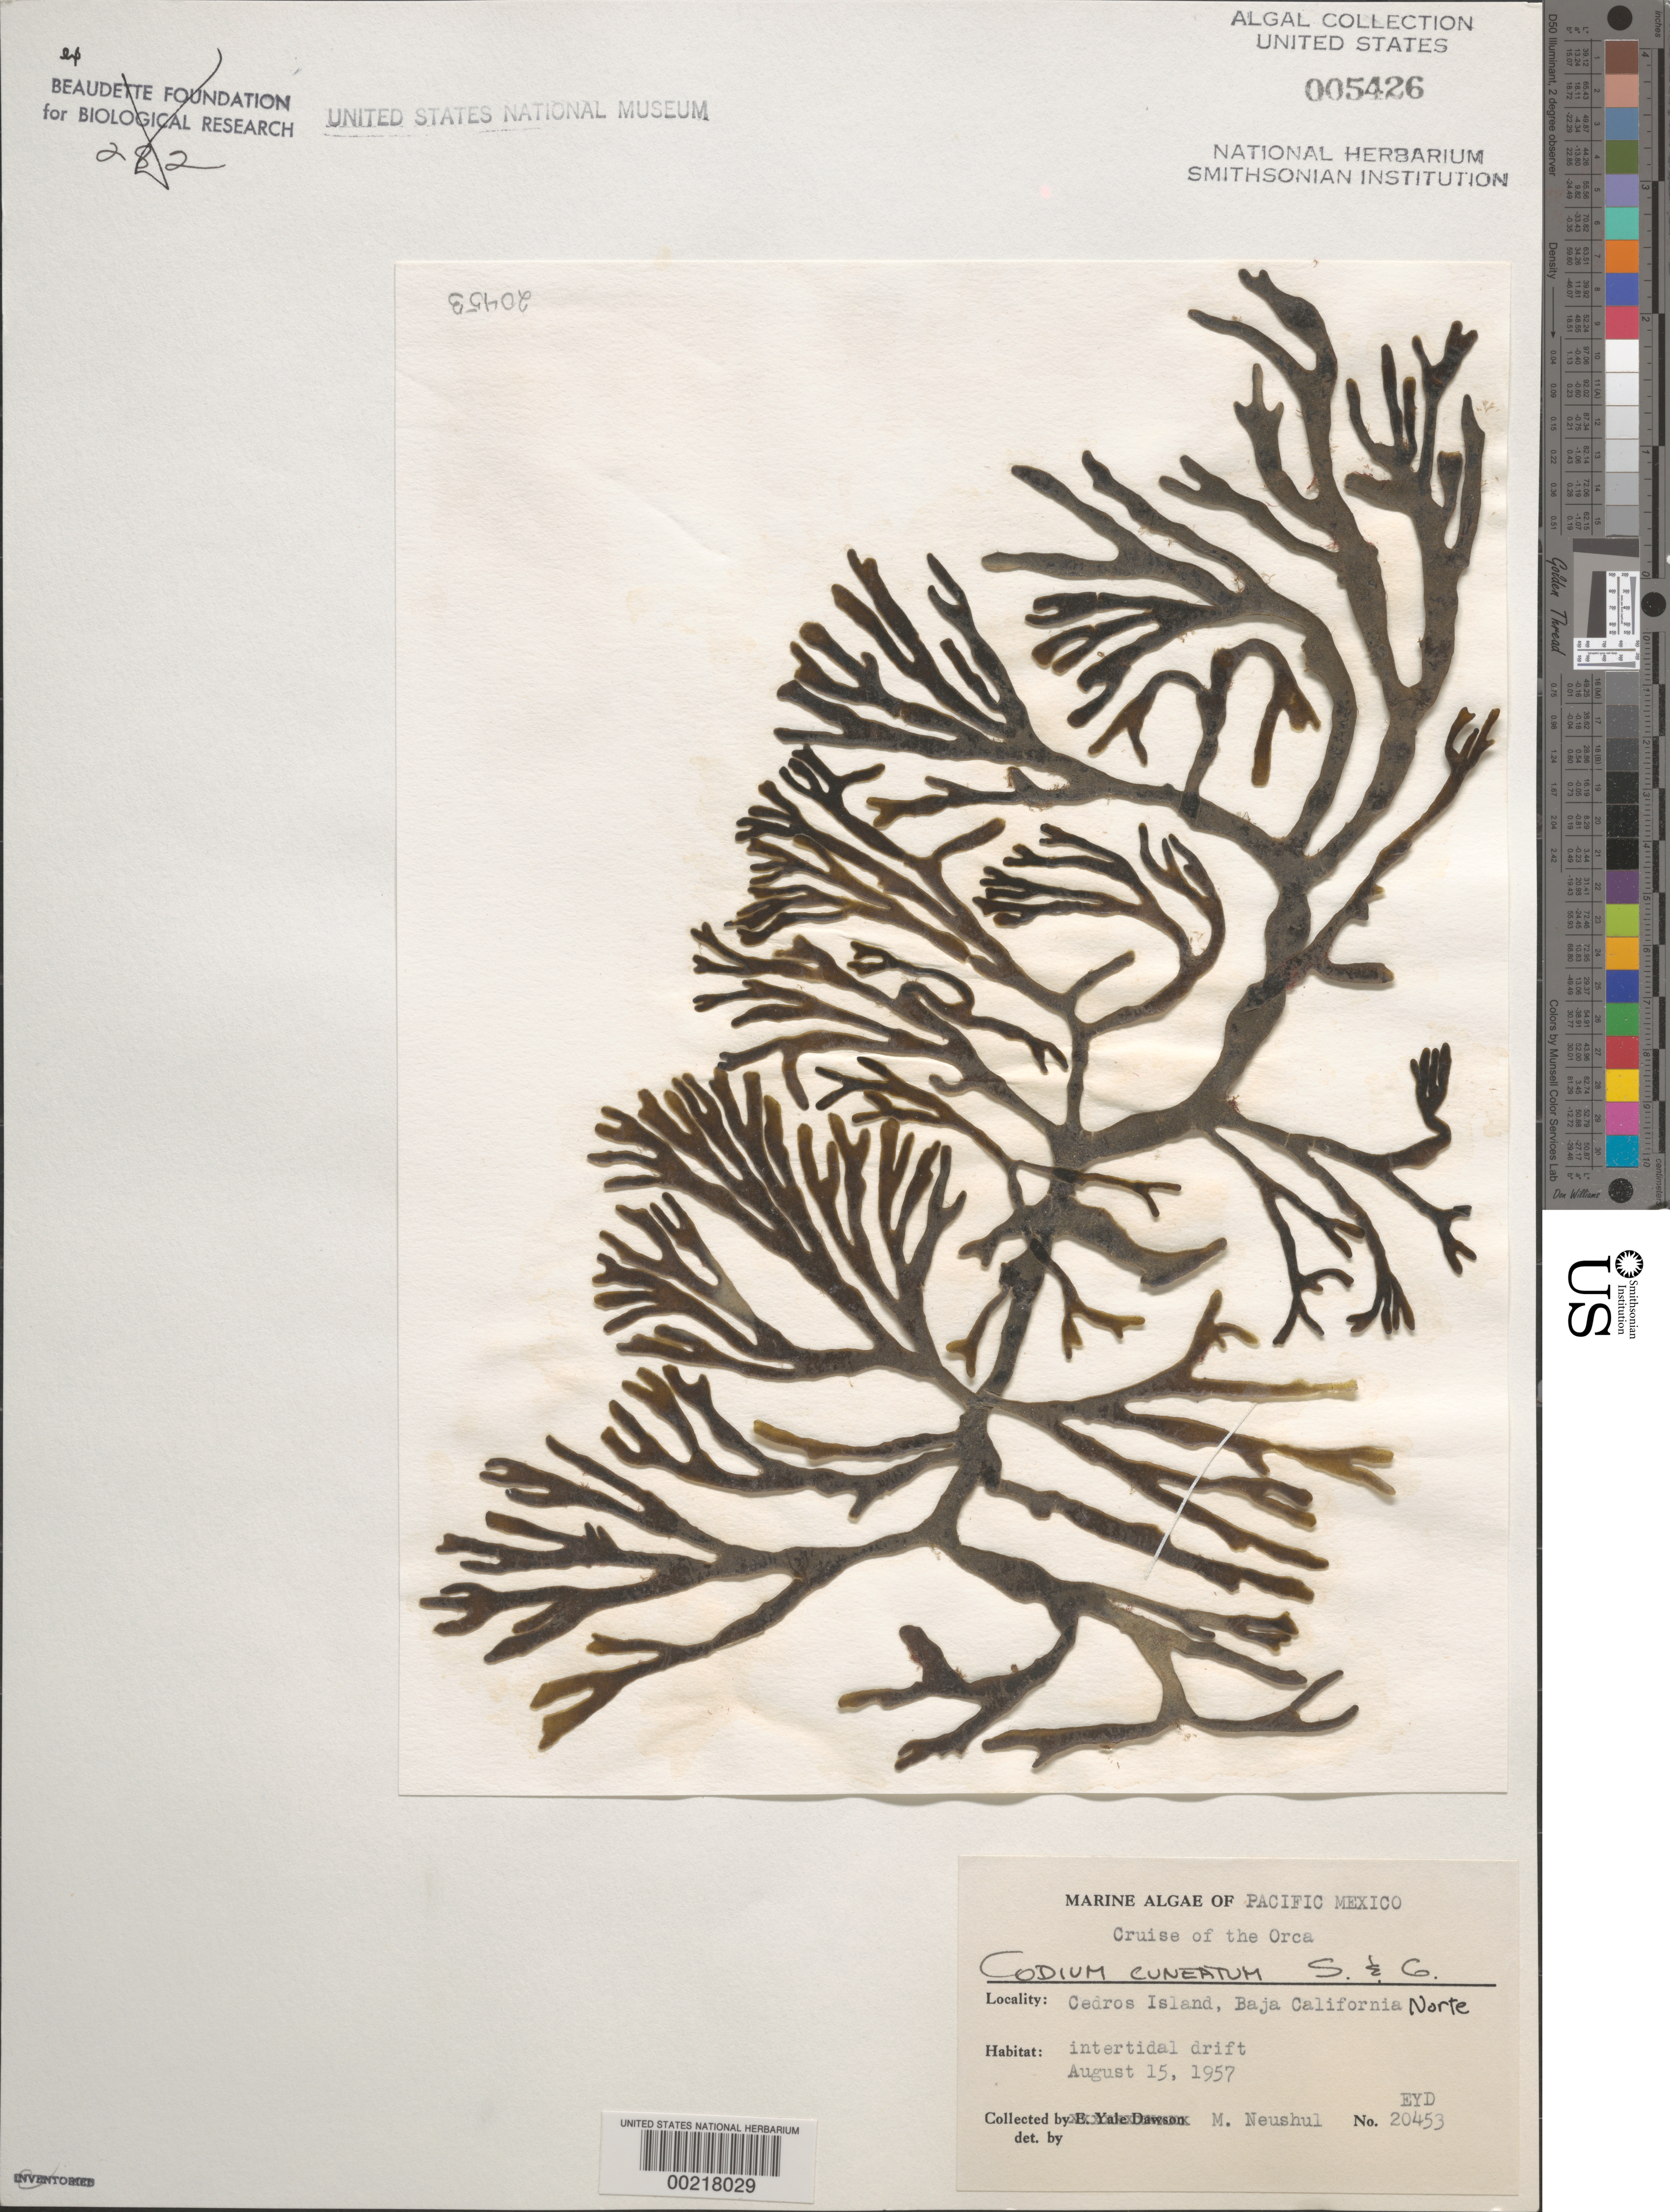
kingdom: Plantae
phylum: Chlorophyta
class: Ulvophyceae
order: Bryopsidales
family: Codiaceae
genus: Codium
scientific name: Codium simulans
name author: Setch. & N.L. Gardner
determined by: Algae name updating Project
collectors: M. Neushul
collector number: EYD 20453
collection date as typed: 15 Aug 1957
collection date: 1957-08-15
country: Mexico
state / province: Baja California Norte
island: Isla Cedros (Cedros Island)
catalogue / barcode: US 5426